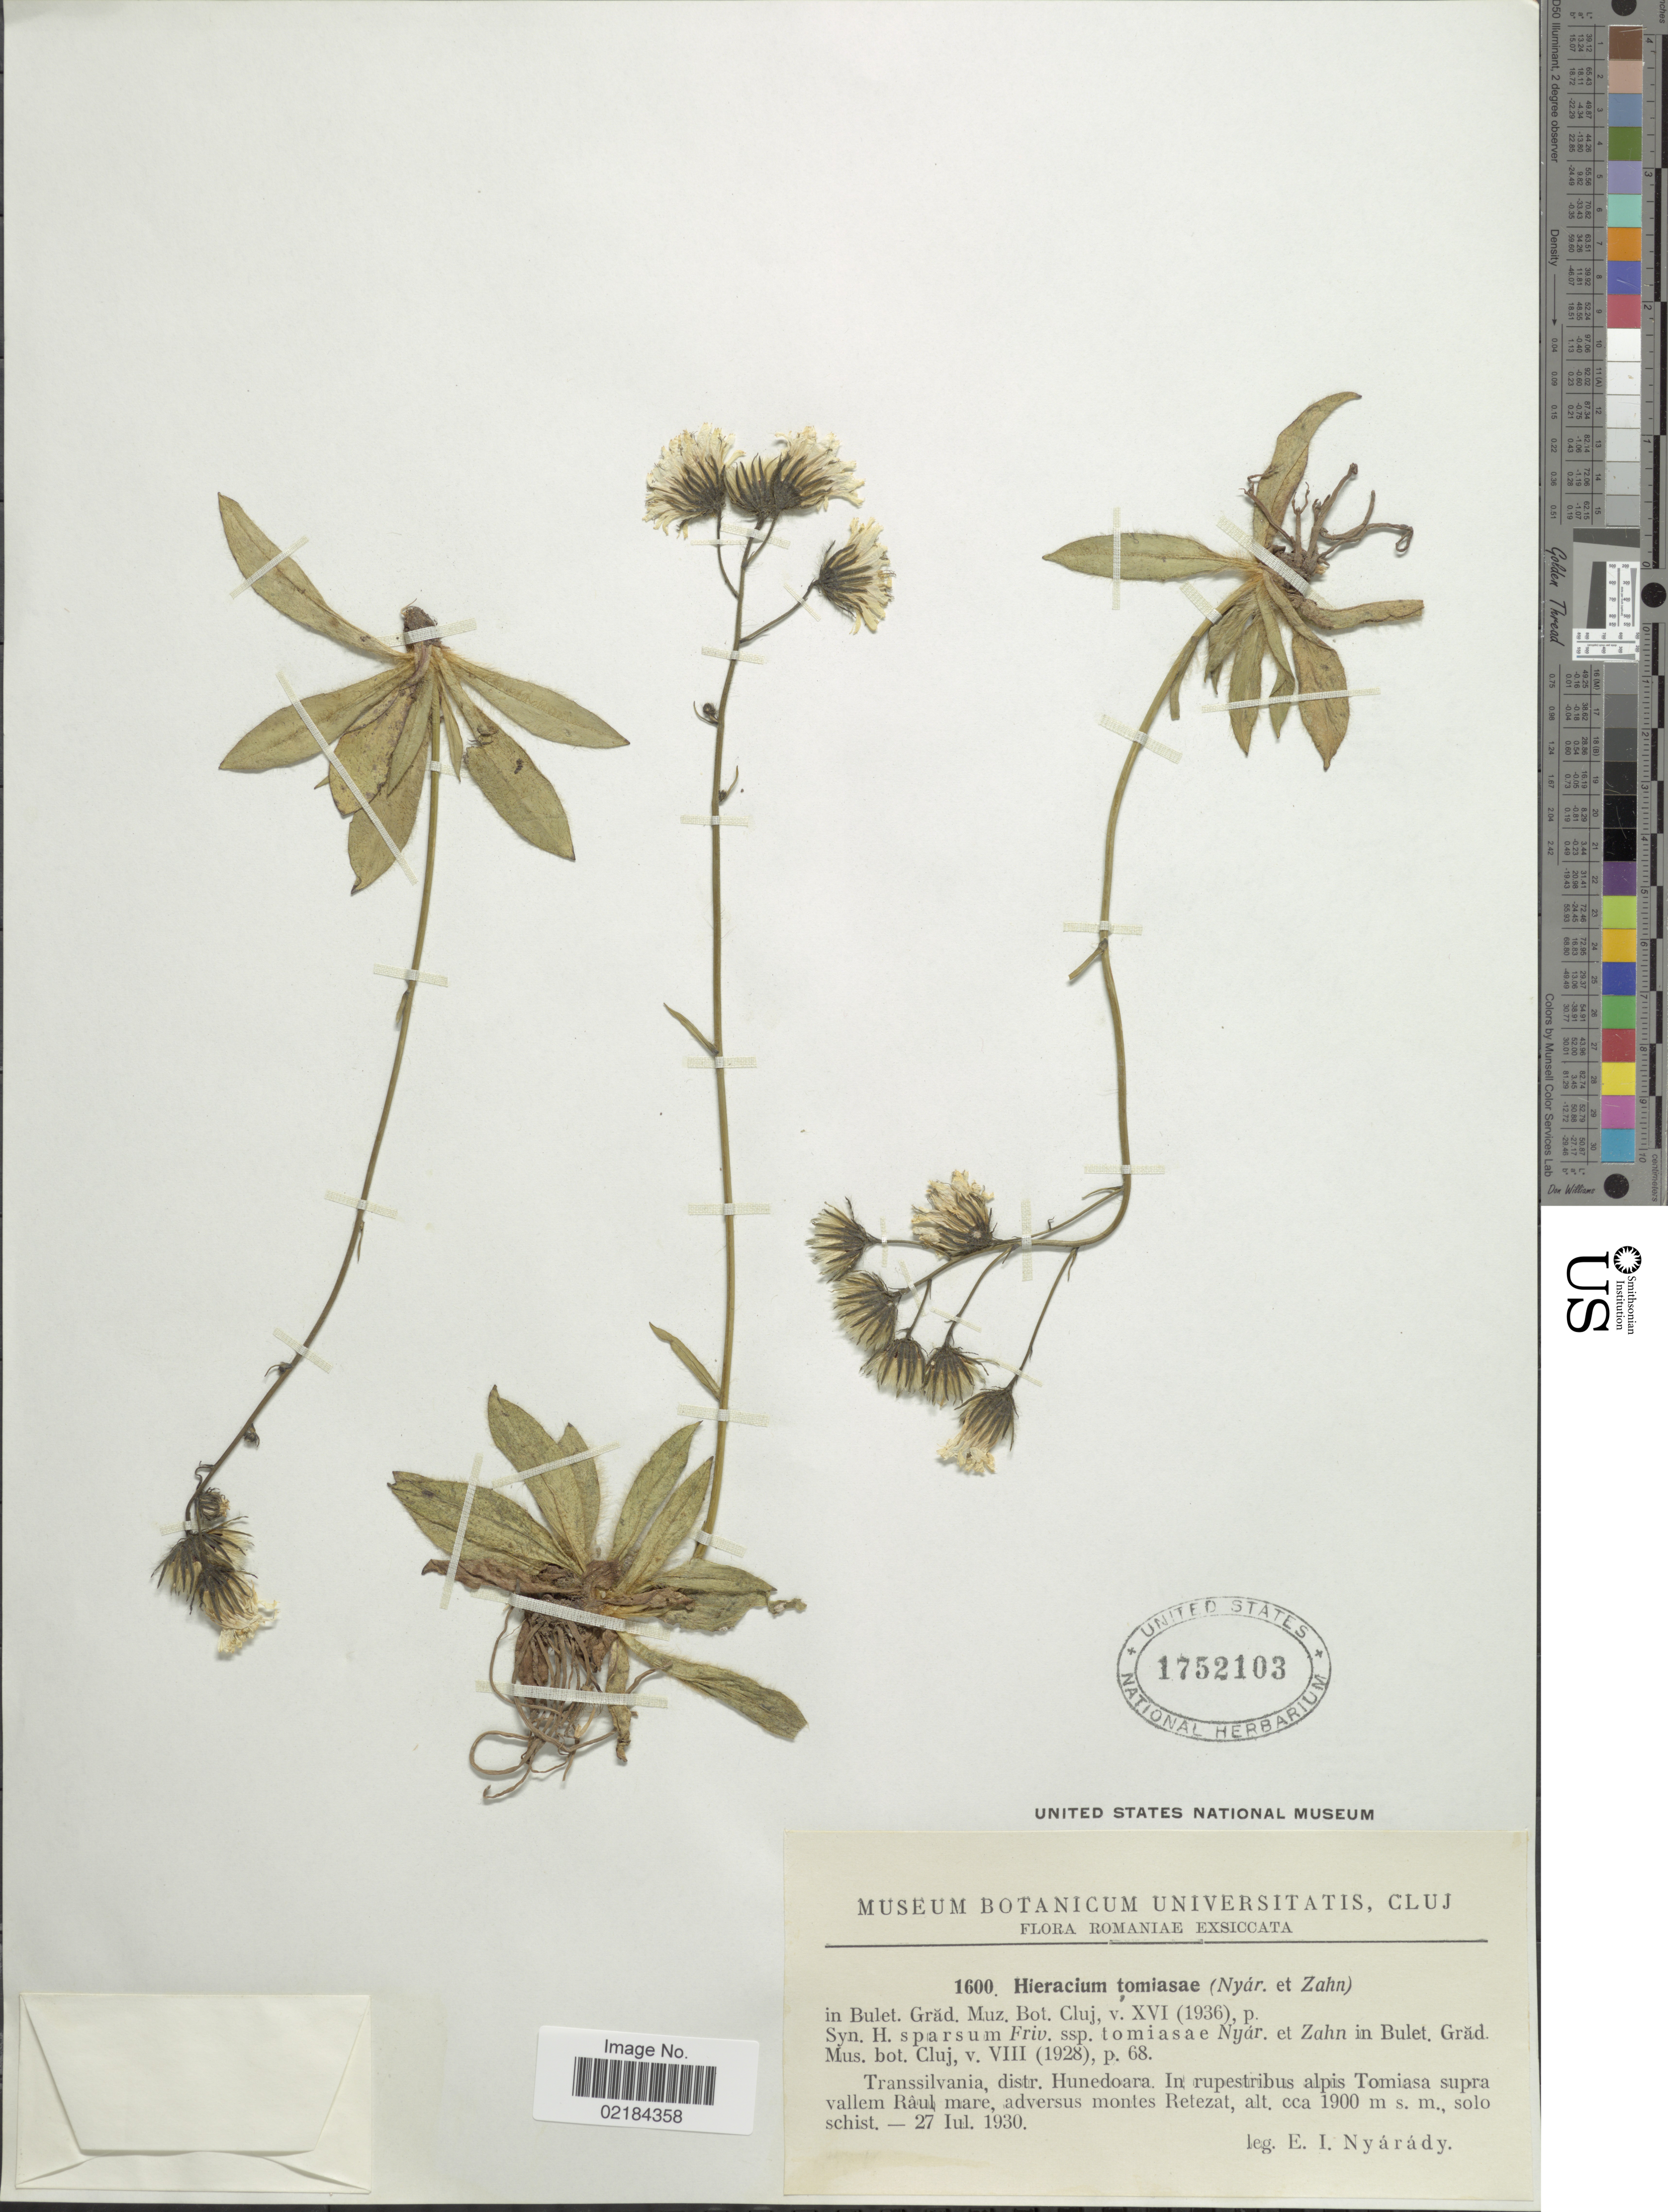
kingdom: Plantae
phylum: Tracheophyta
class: Magnoliopsida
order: Asterales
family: Asteraceae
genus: Hieracium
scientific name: Hieracium sparsum subsp. tomiasae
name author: Nyár. & Zahn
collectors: E. Nyárády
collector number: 1600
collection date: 1930-07-27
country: Romania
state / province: Hunedoara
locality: Transsilvania, distr. Hunedoara. In rupestribus alpis Tomiasa supra vallem mare, adversus montes Retezat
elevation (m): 1900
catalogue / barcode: US 1752103